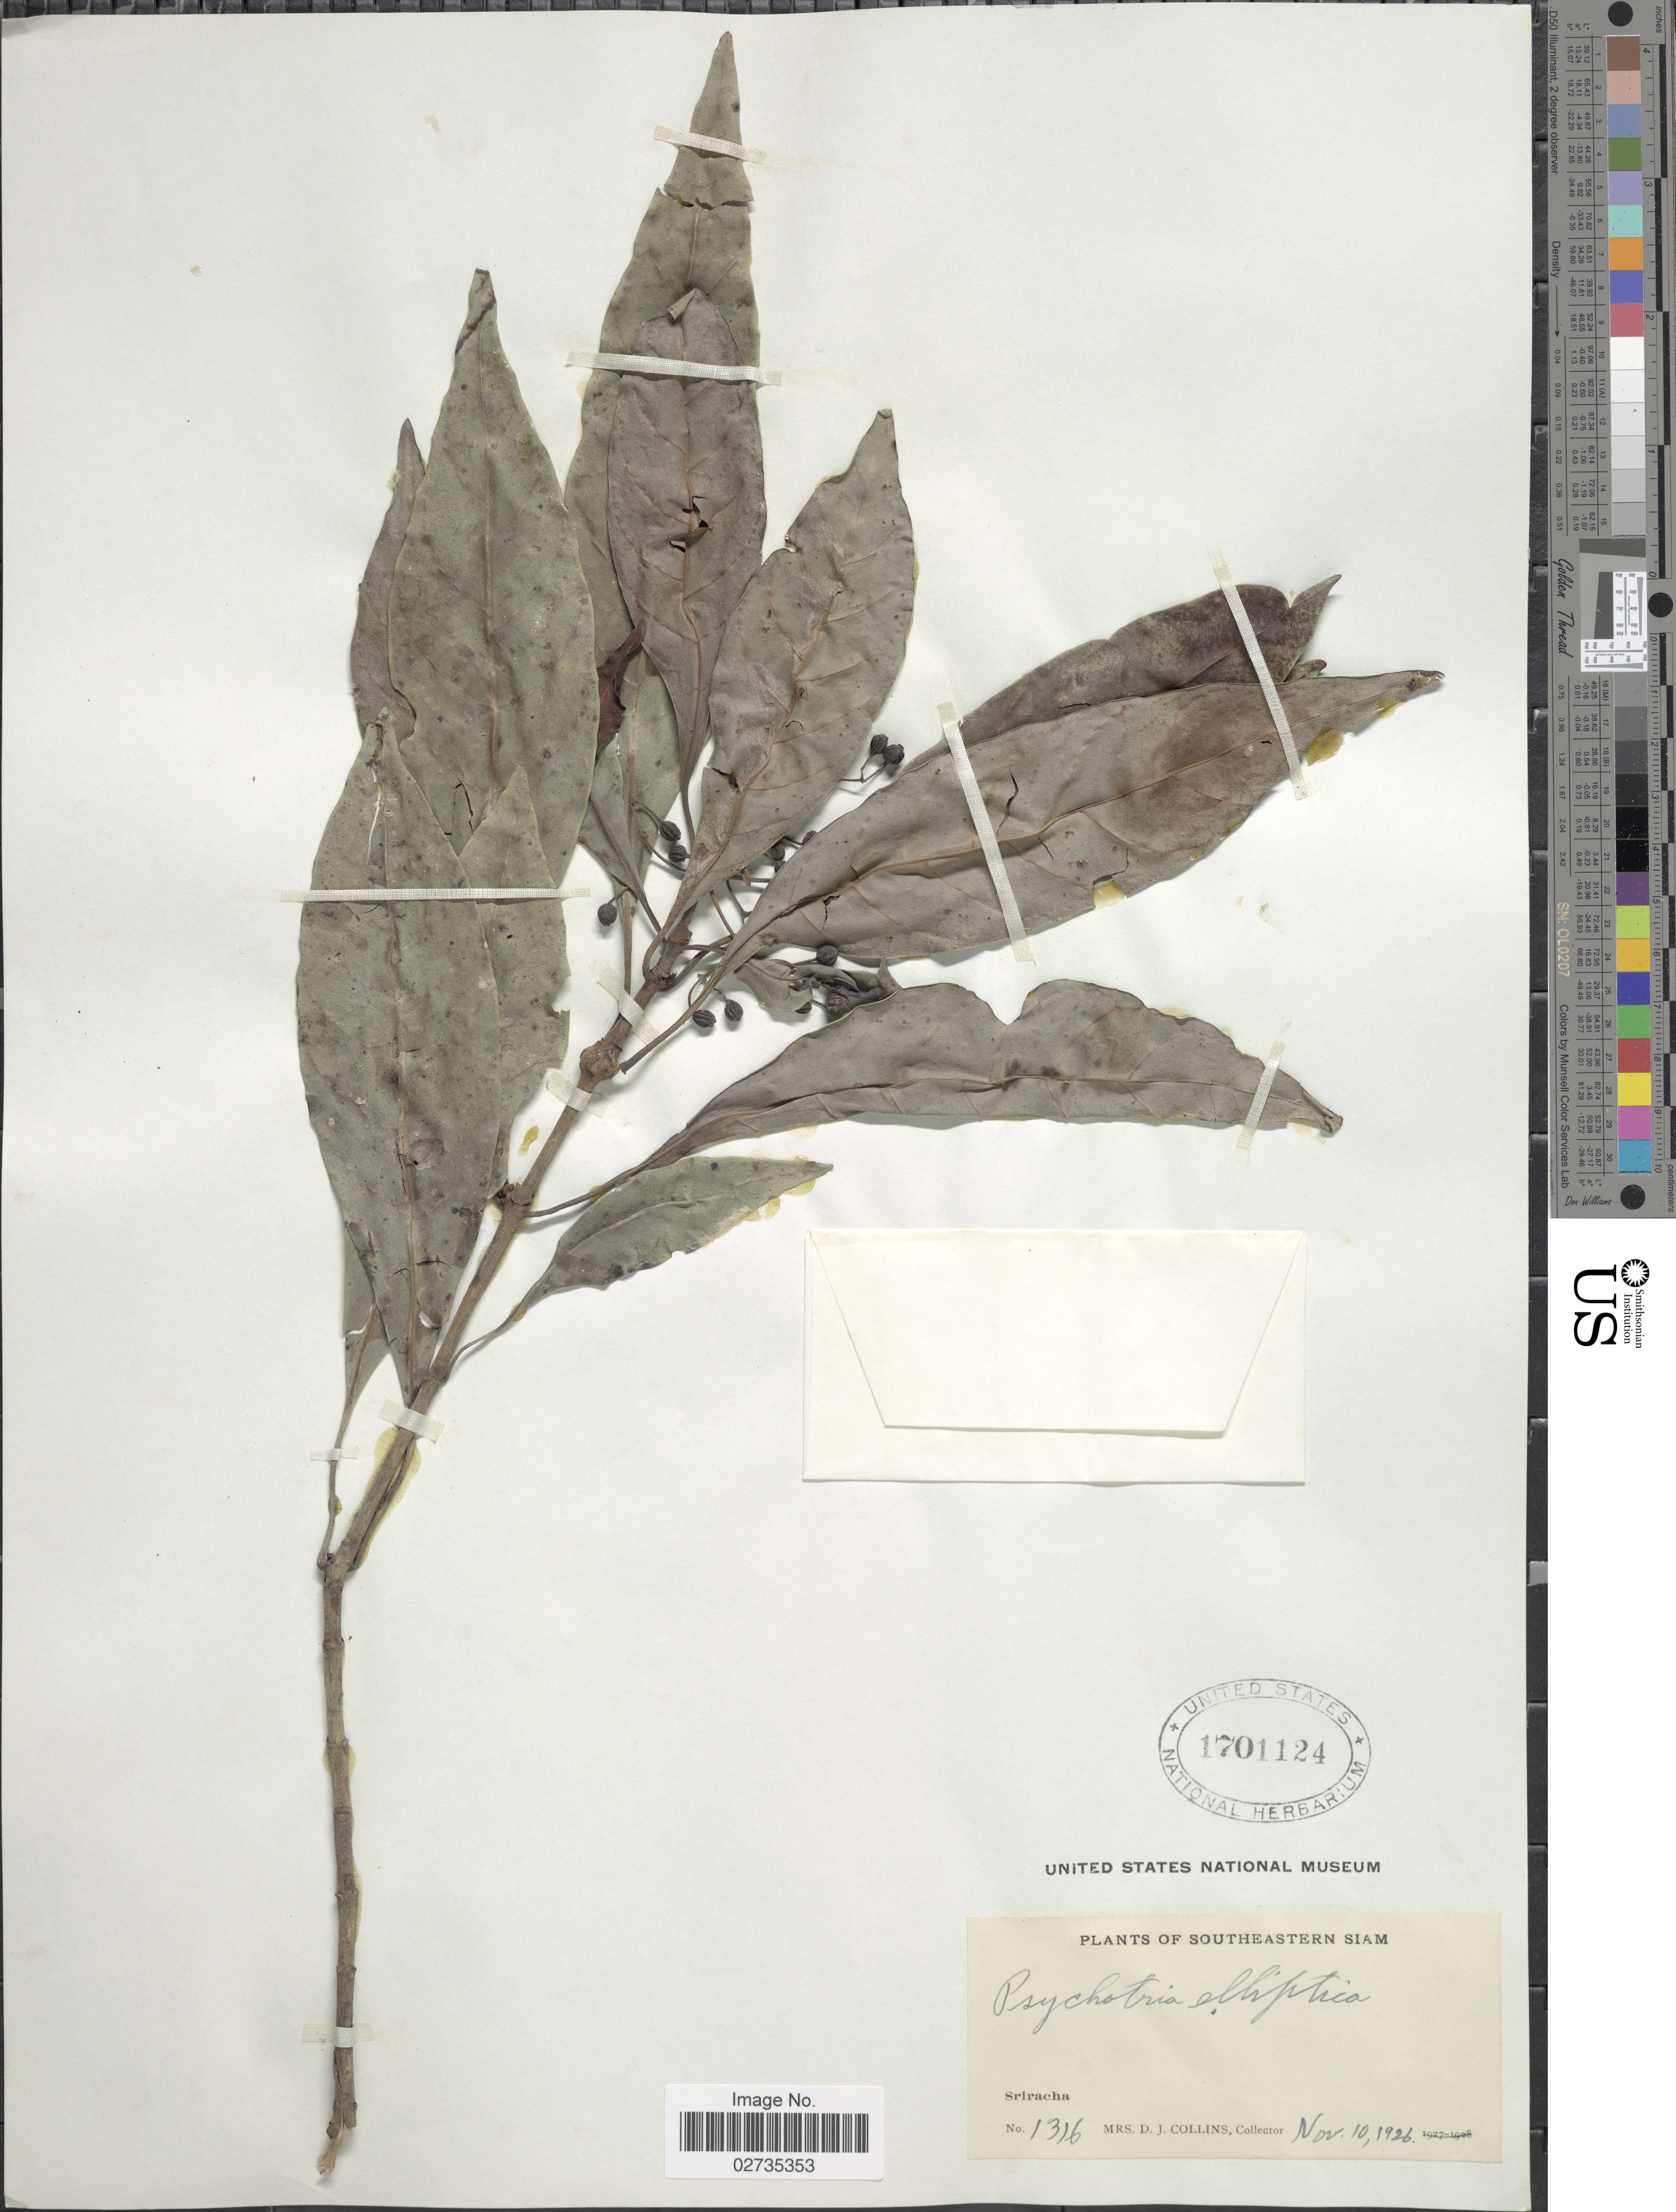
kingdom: Plantae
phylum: Tracheophyta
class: Magnoliopsida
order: Gentianales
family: Rubiaceae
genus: Psychotria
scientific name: Psychotria elliptica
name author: Willd. ex Roem. & Schult.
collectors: Mrs. D. J. Collins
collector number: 1316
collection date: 1926-11-10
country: Thailand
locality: Southeastern Siam, Sriracha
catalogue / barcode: US 1701124